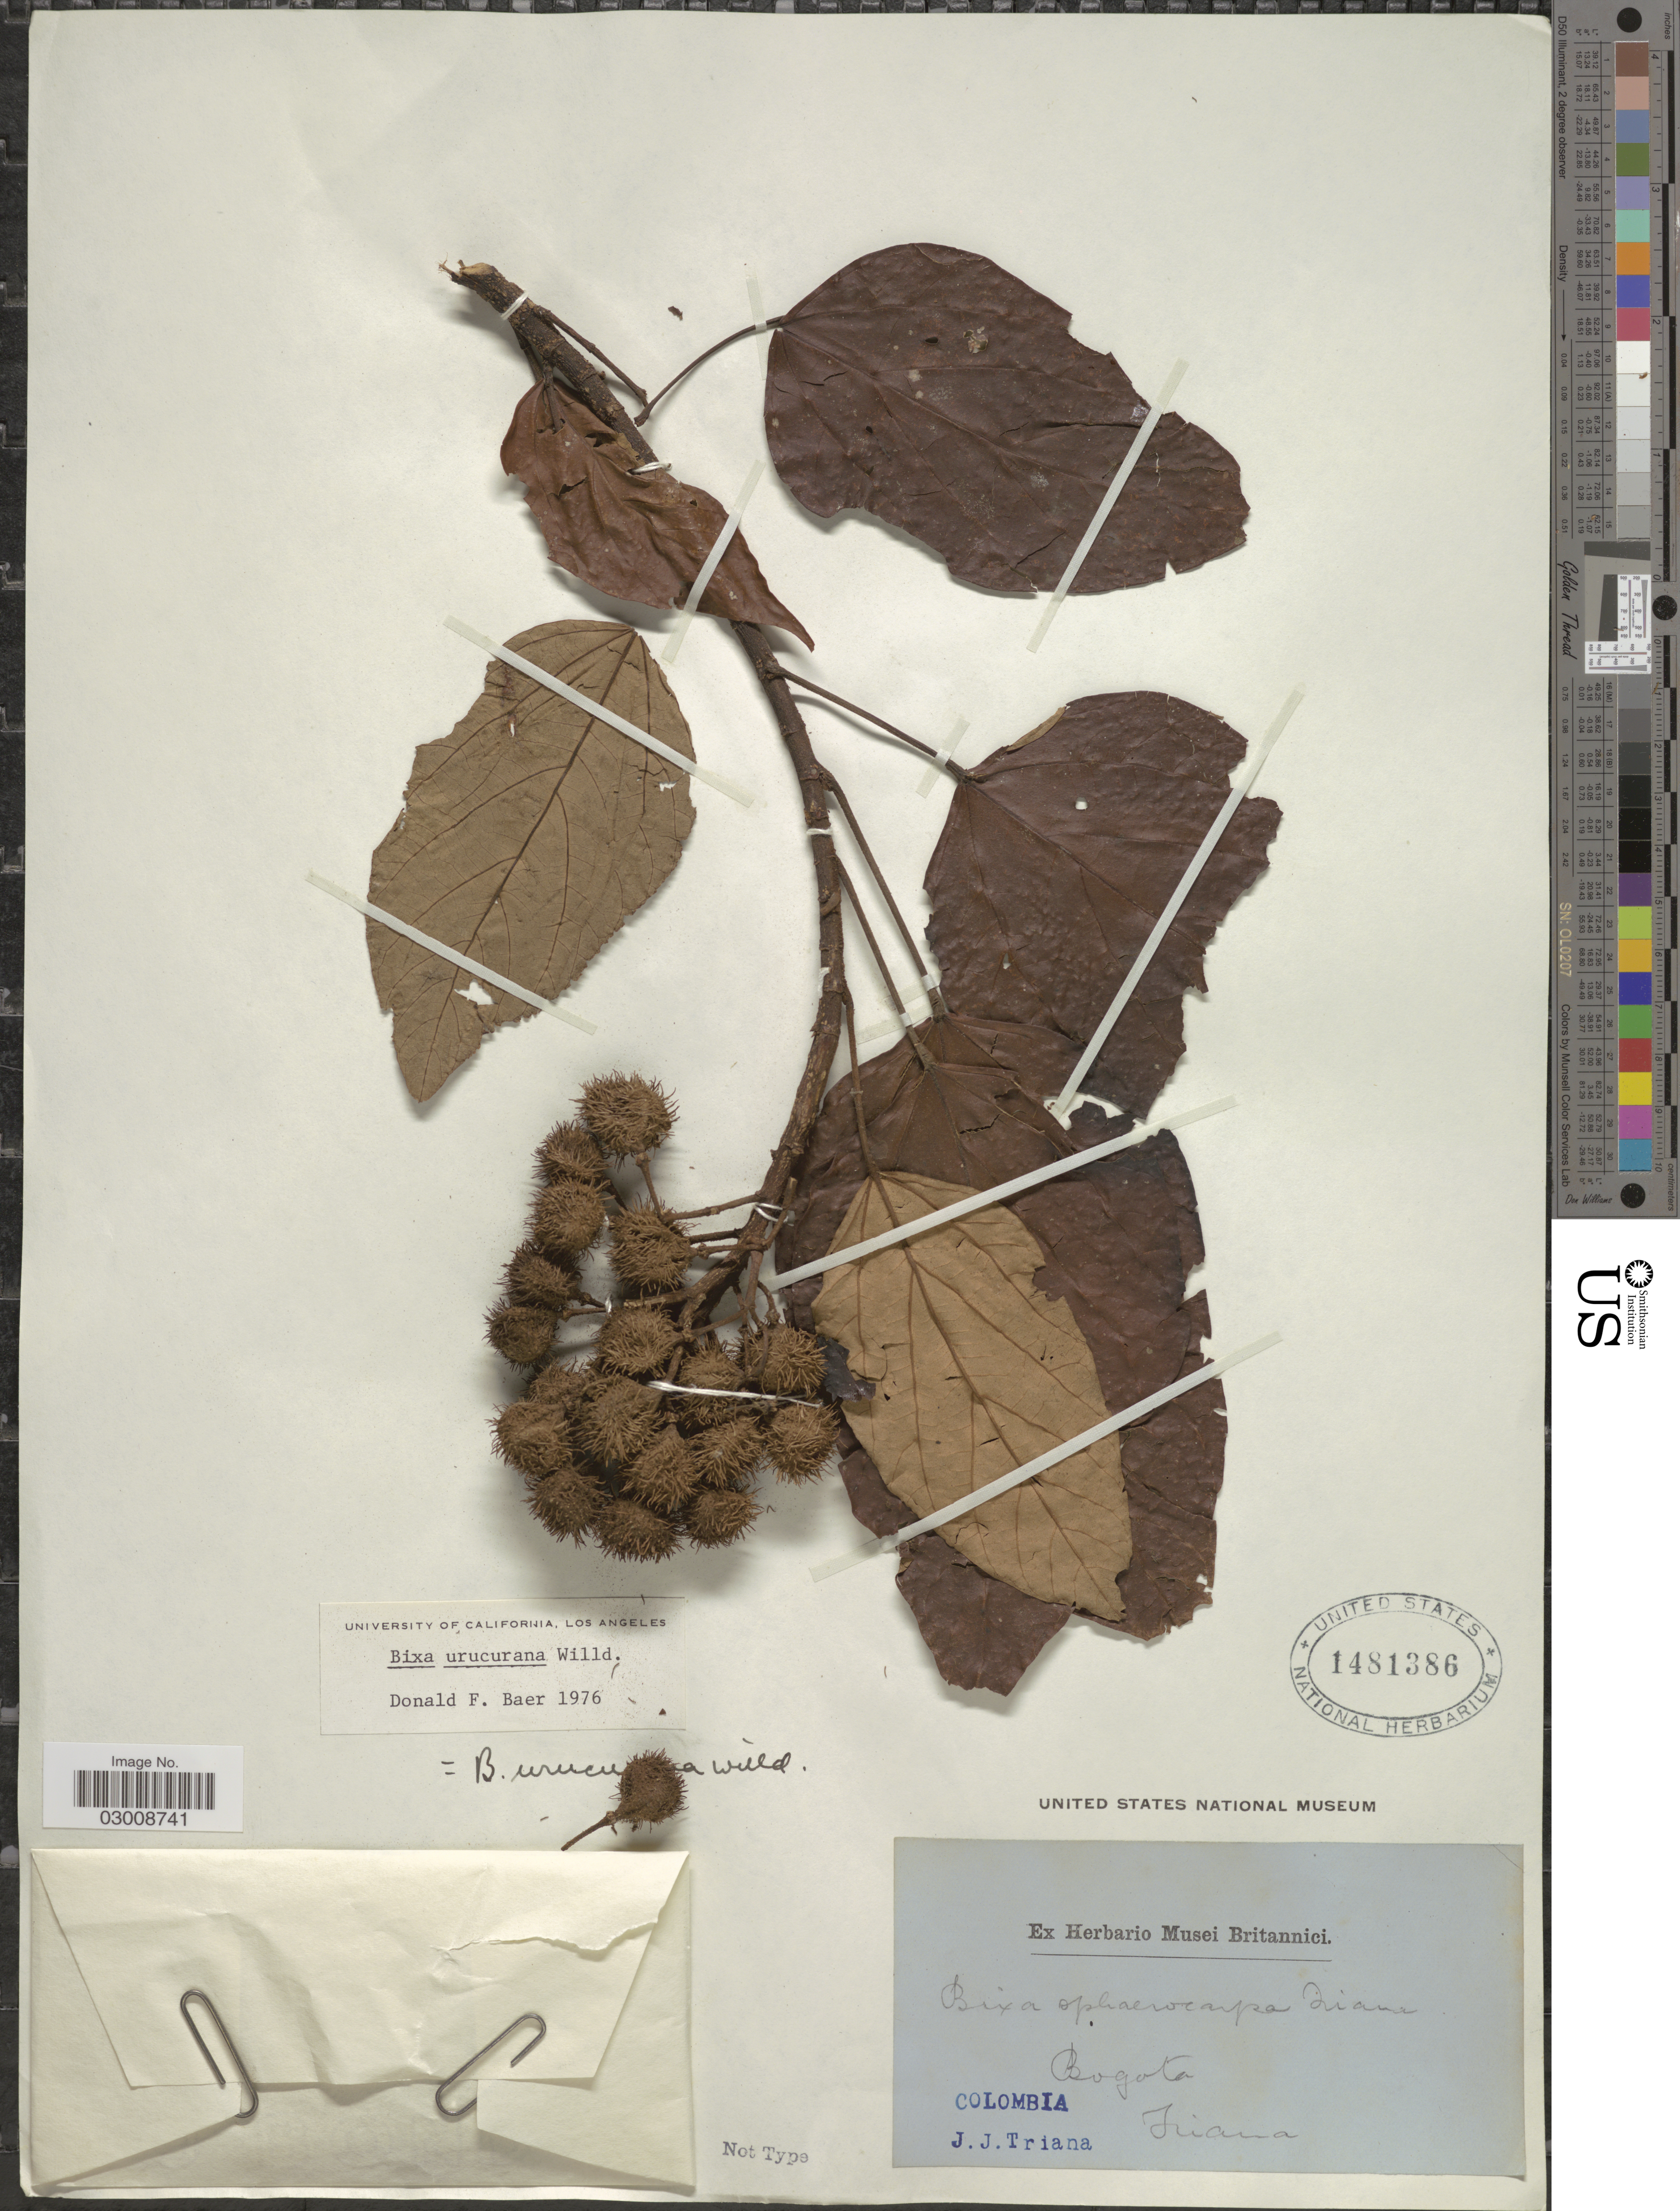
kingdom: Plantae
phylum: Tracheophyta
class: Magnoliopsida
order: Malvales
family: Bixaceae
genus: Bixa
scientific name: Bixa urucurana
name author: Willd.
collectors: J. J. Triana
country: Colombia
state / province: Bogota D.C.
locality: Bogota.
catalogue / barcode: US 1481386